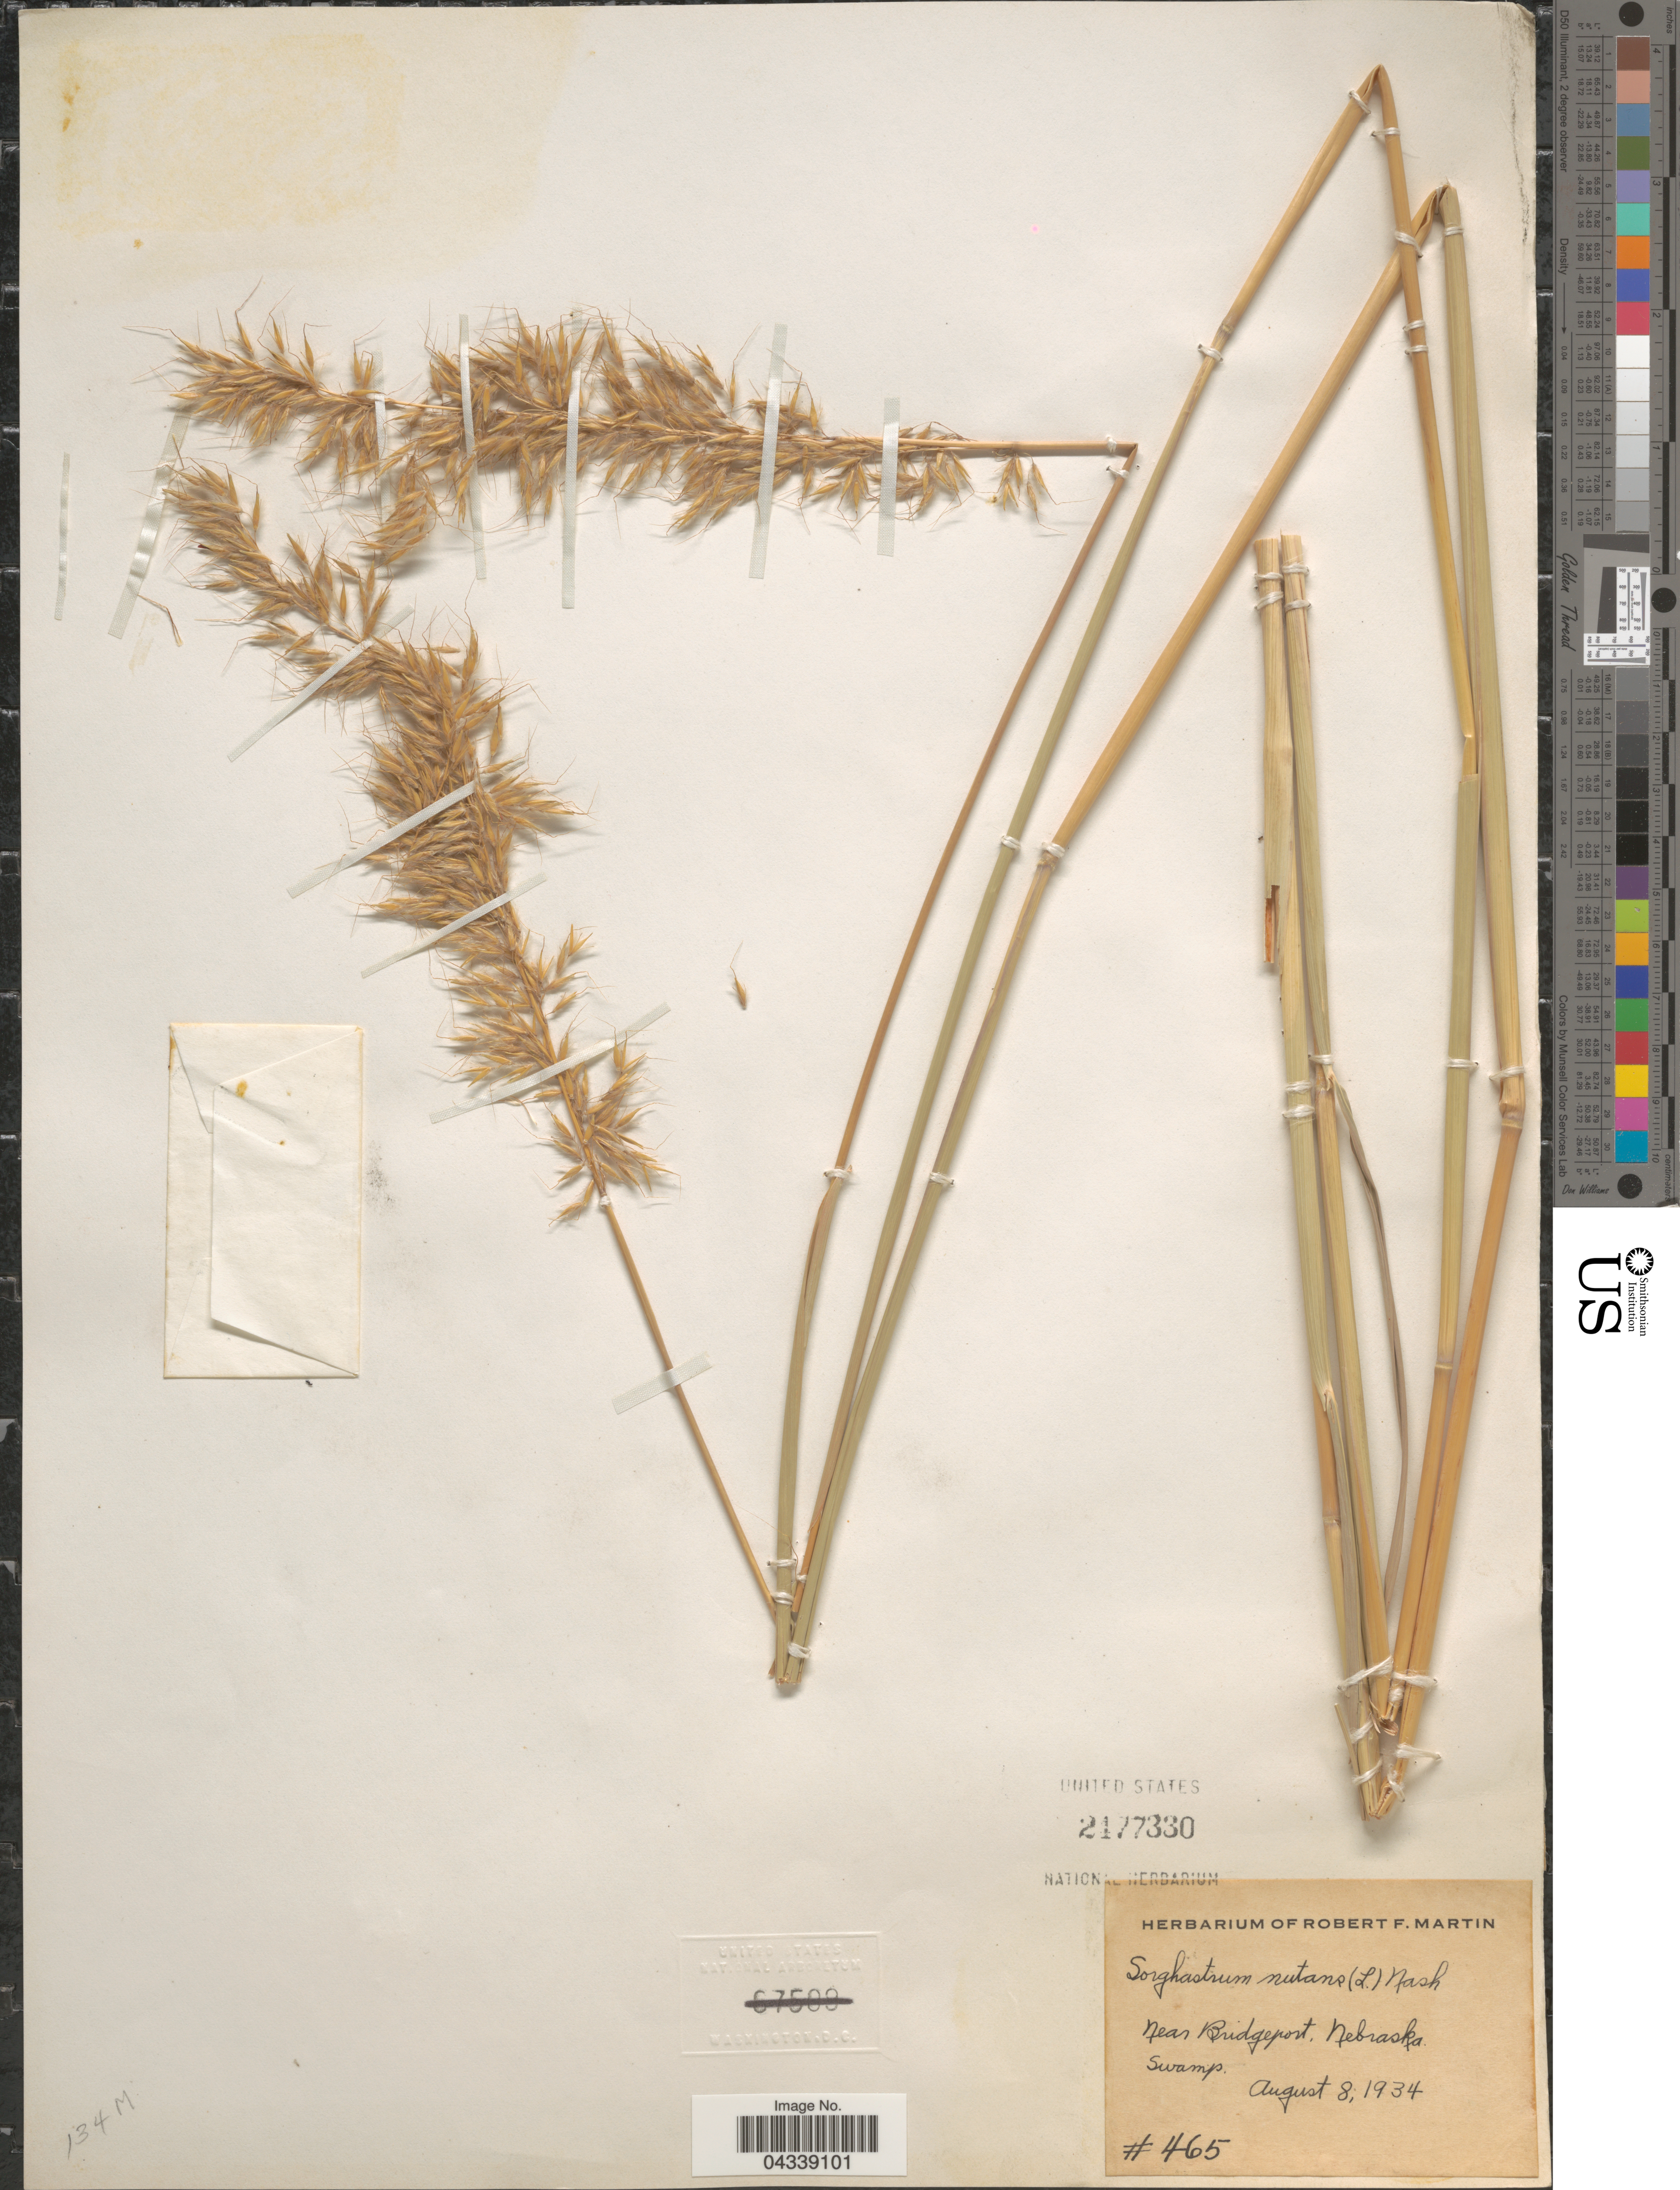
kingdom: Plantae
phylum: Tracheophyta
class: Liliopsida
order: Poales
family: Poaceae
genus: Sorghastrum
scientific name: Sorghastrum nutans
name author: (L.) Nash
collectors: Ex herb. Robert F. Martin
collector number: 465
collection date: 1934-08-08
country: United States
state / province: Nebraska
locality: Near Bridgeport.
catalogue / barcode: US 2477330